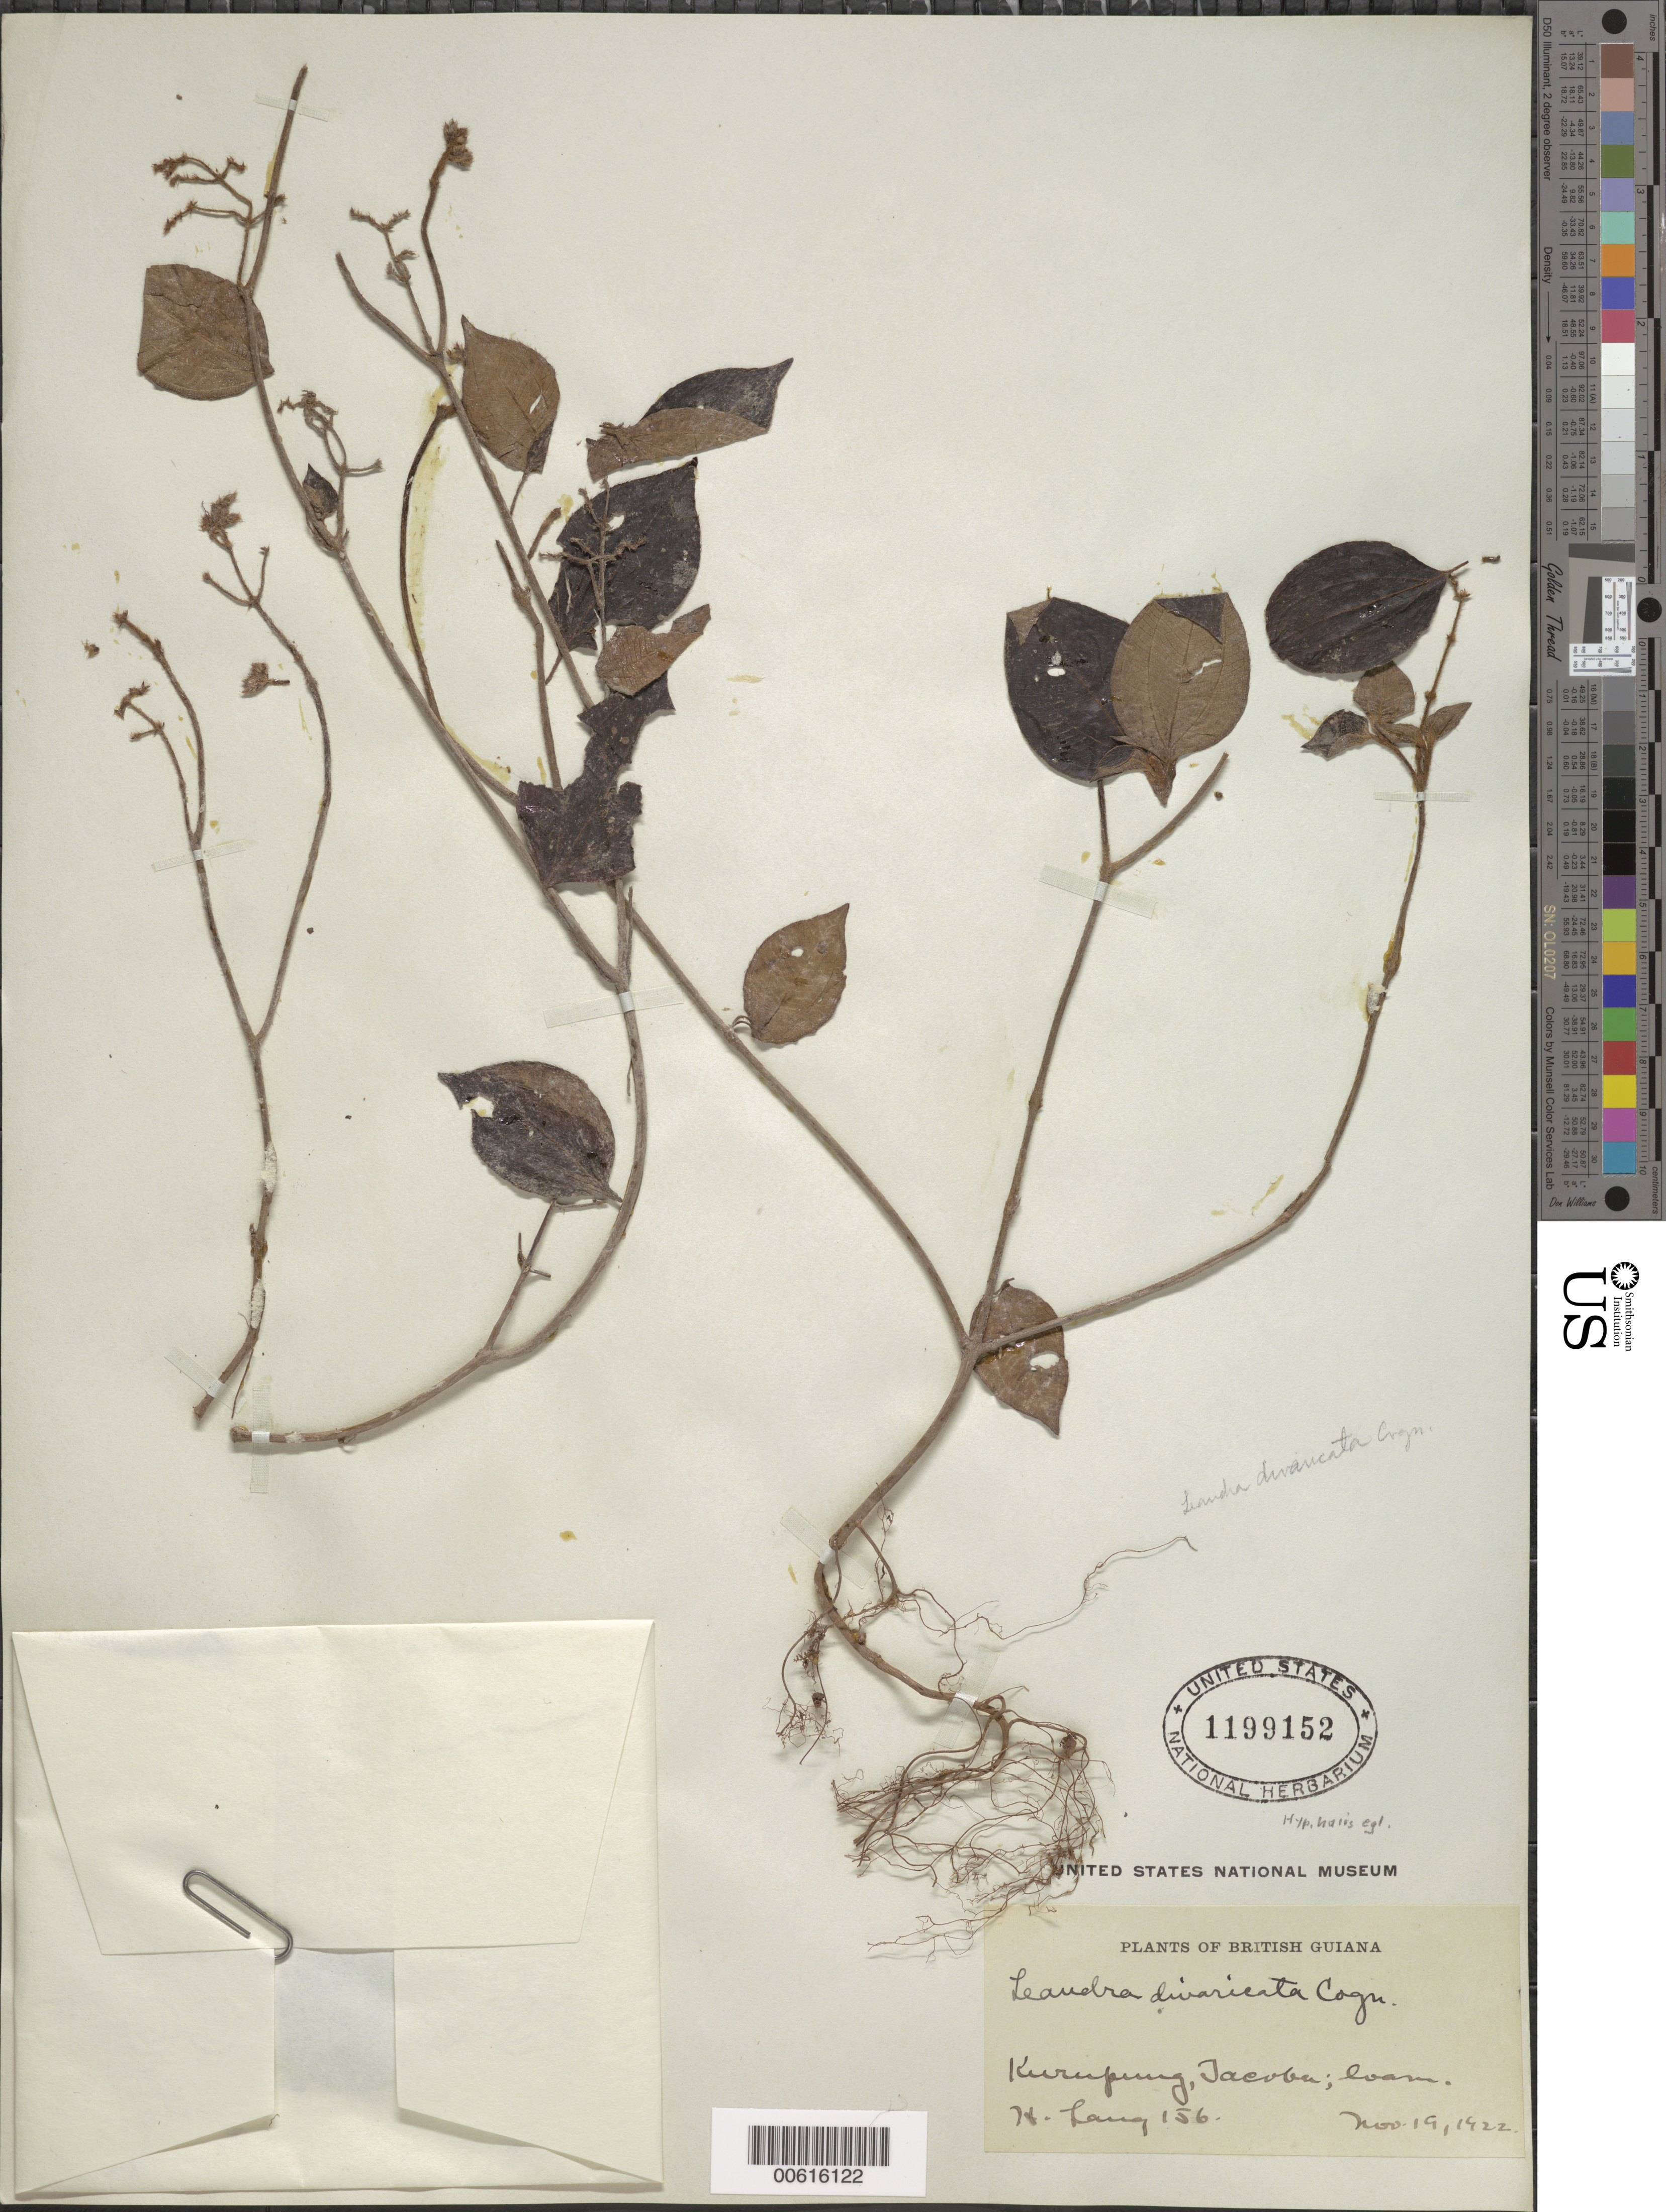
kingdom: Plantae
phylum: Tracheophyta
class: Magnoliopsida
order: Myrtales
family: Melastomataceae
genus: Leandra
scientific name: Leandra divaricata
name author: (Naudin) Cogn.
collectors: H. Lang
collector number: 156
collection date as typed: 19-Nov-22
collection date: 1922-11-19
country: Guyana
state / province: Cuyuni-Mazaruni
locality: Kurupung, Takuba (Jacoba?) Creek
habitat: Loam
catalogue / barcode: US 1199152